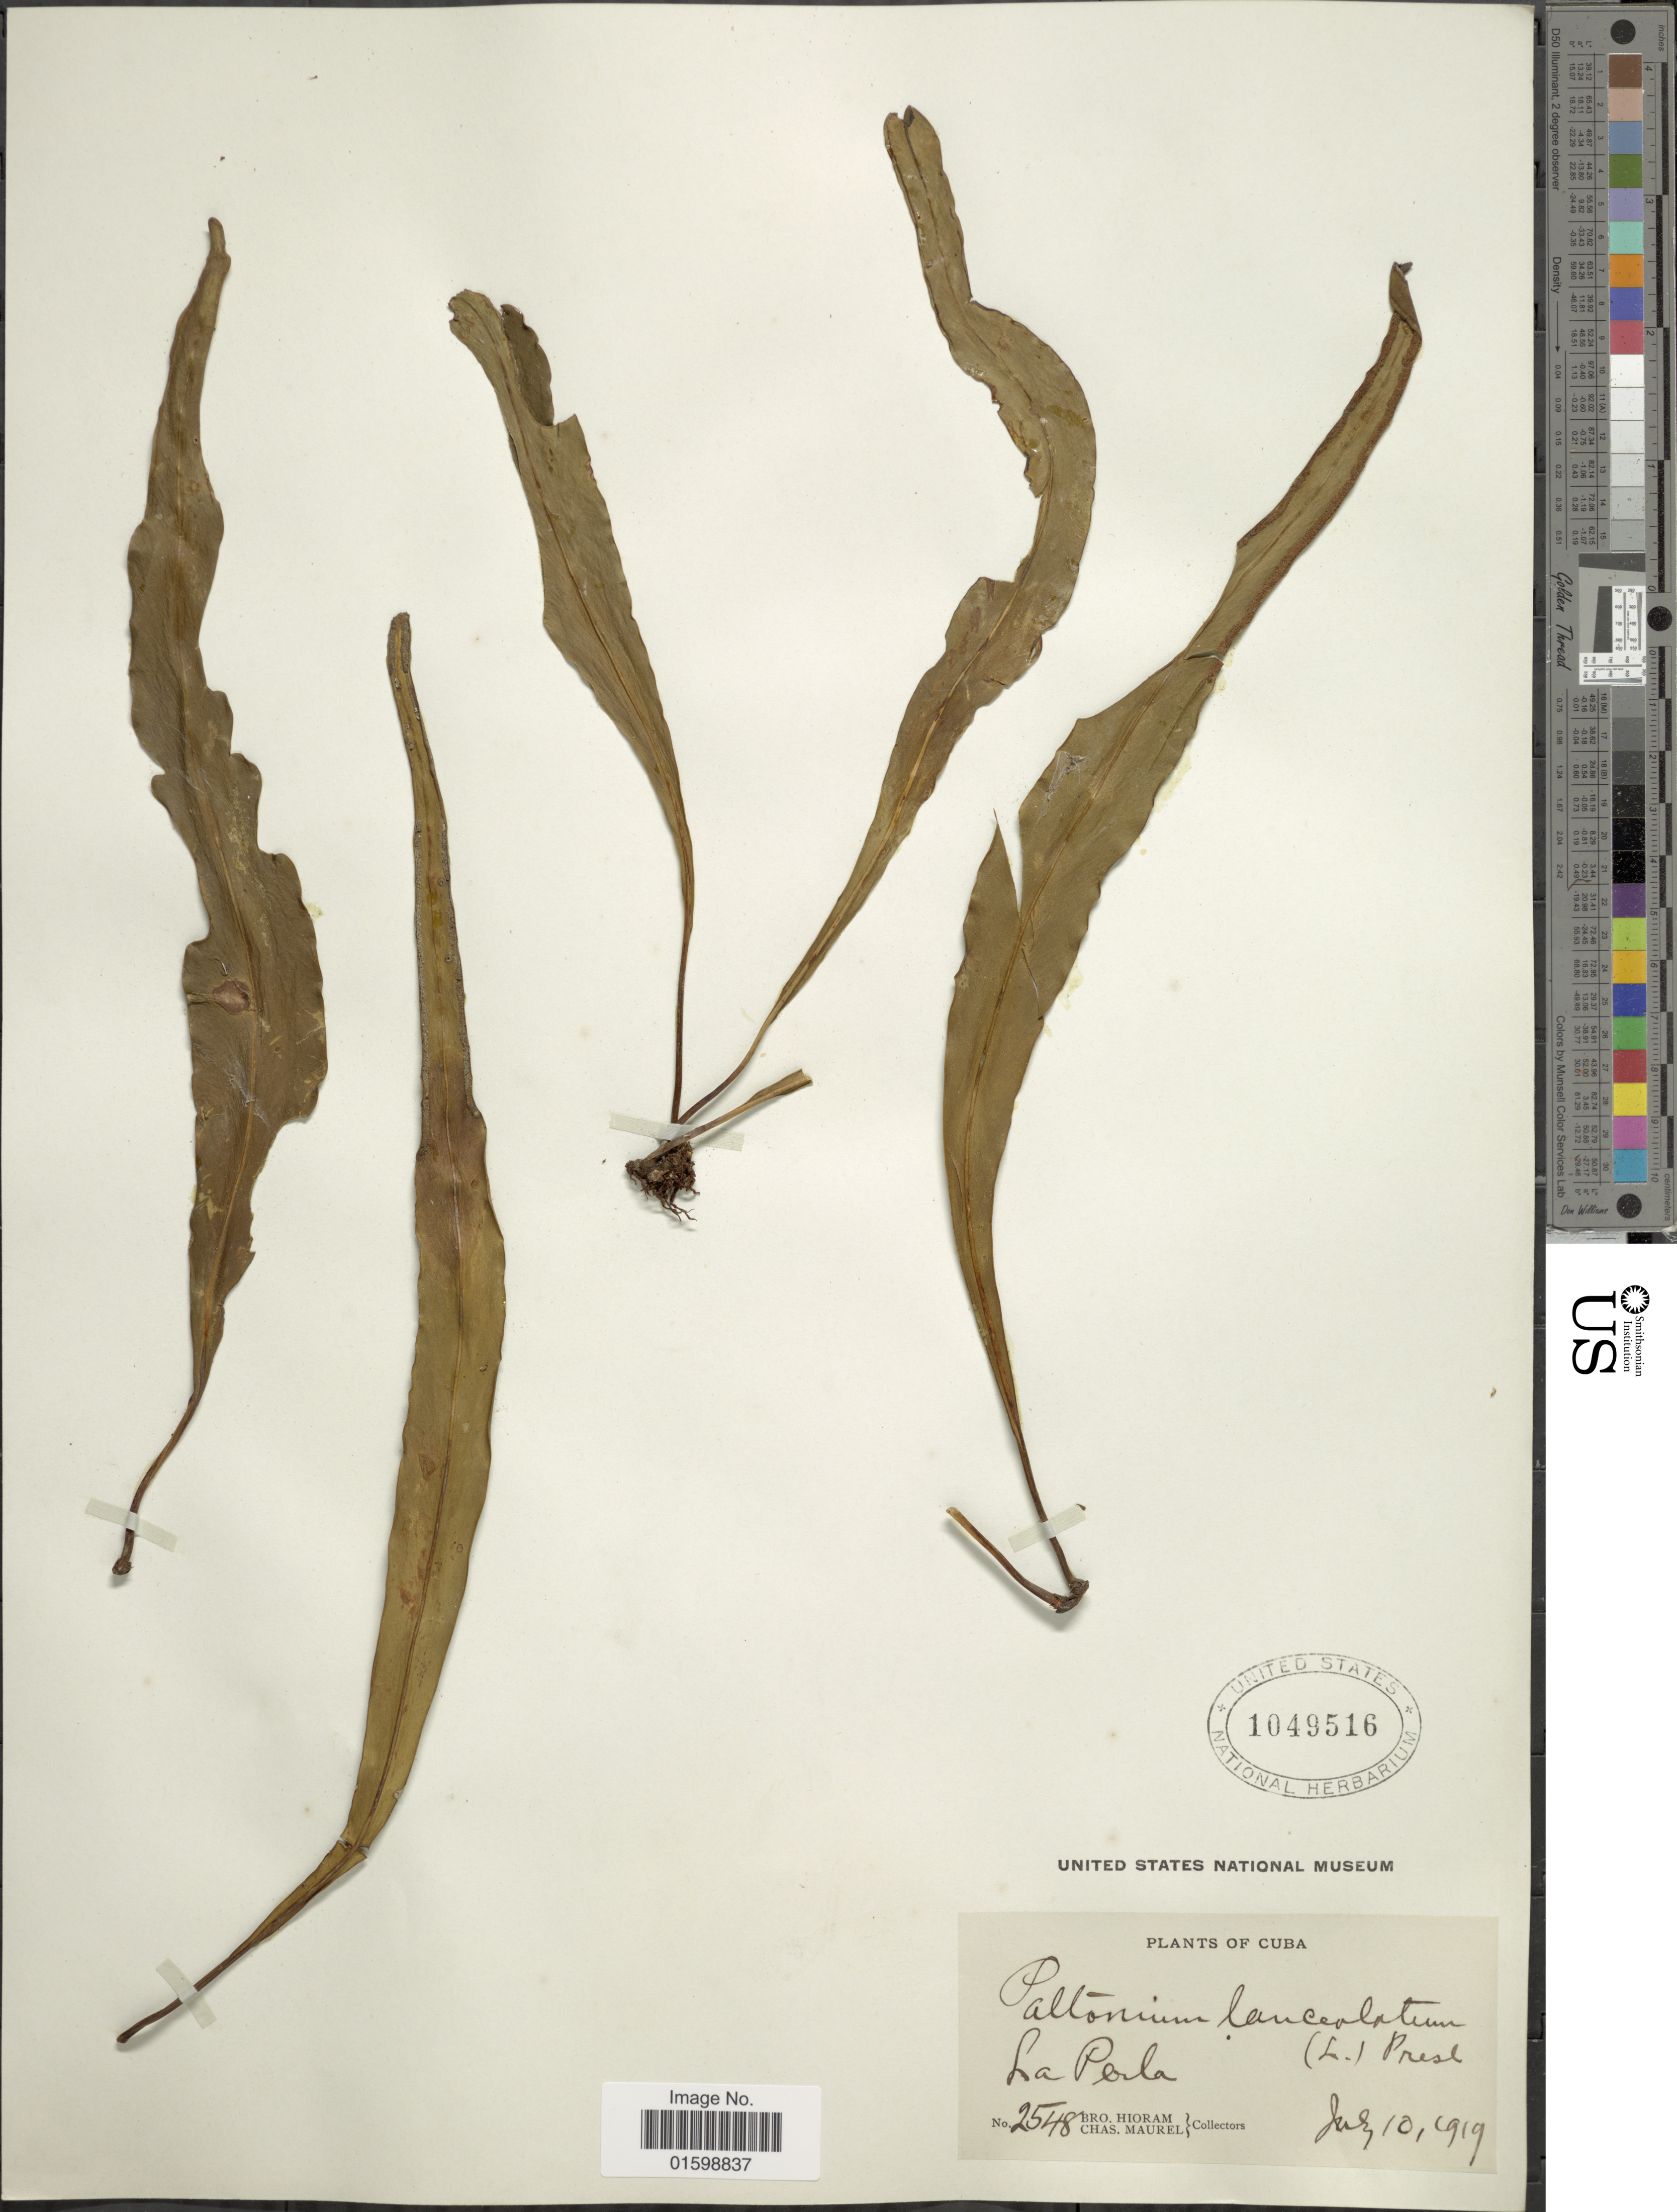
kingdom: Plantae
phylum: Tracheophyta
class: Polypodiopsida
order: Polypodiales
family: Polypodiaceae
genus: Pleopeltis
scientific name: Pleopeltis marginata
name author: A.R. Sm. & Tejero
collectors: Bro. Hioram & C. Maurel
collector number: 2548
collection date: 1919-07-10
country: Cuba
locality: La Perla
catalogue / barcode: US 1049516